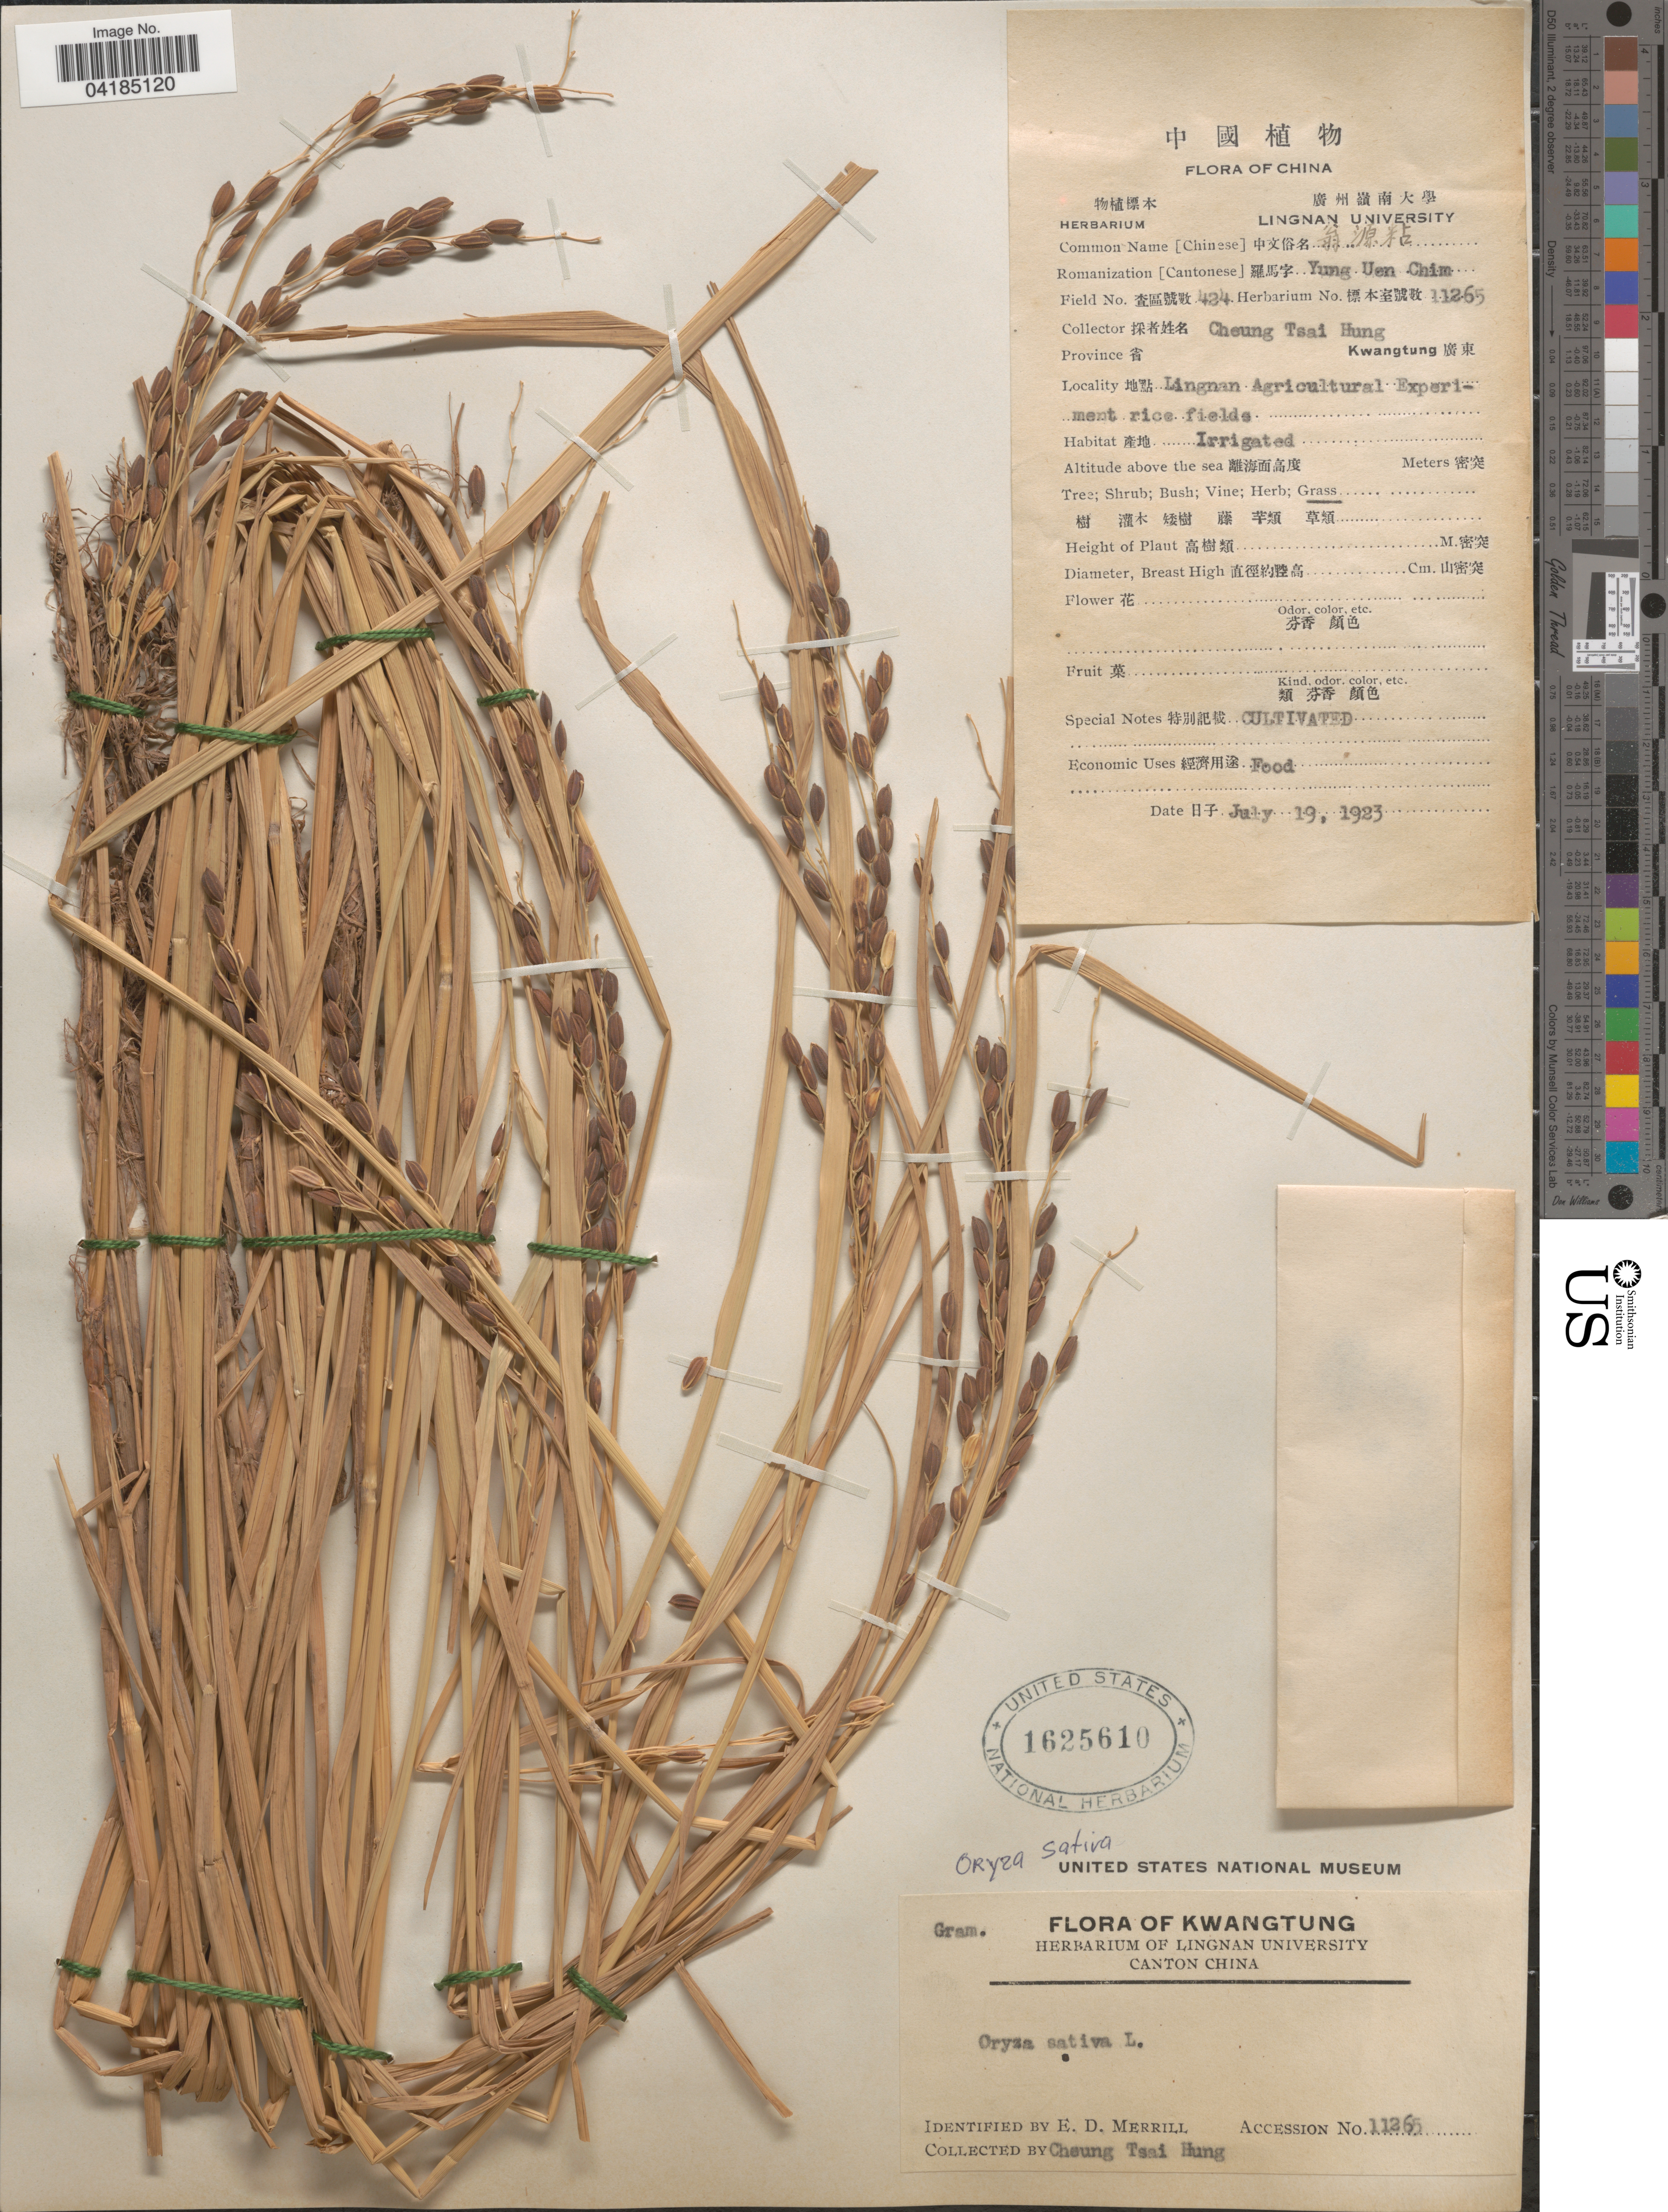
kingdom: Plantae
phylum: Tracheophyta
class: Liliopsida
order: Poales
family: Poaceae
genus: Oryza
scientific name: Oryza sativa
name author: L.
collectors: Cheung Tsai Hung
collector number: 424/11265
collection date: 1923-07-19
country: China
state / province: Guangdong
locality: Province Kwangtung. X. Lingnan Agriculture Experiment rice fields.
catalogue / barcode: US 1625610